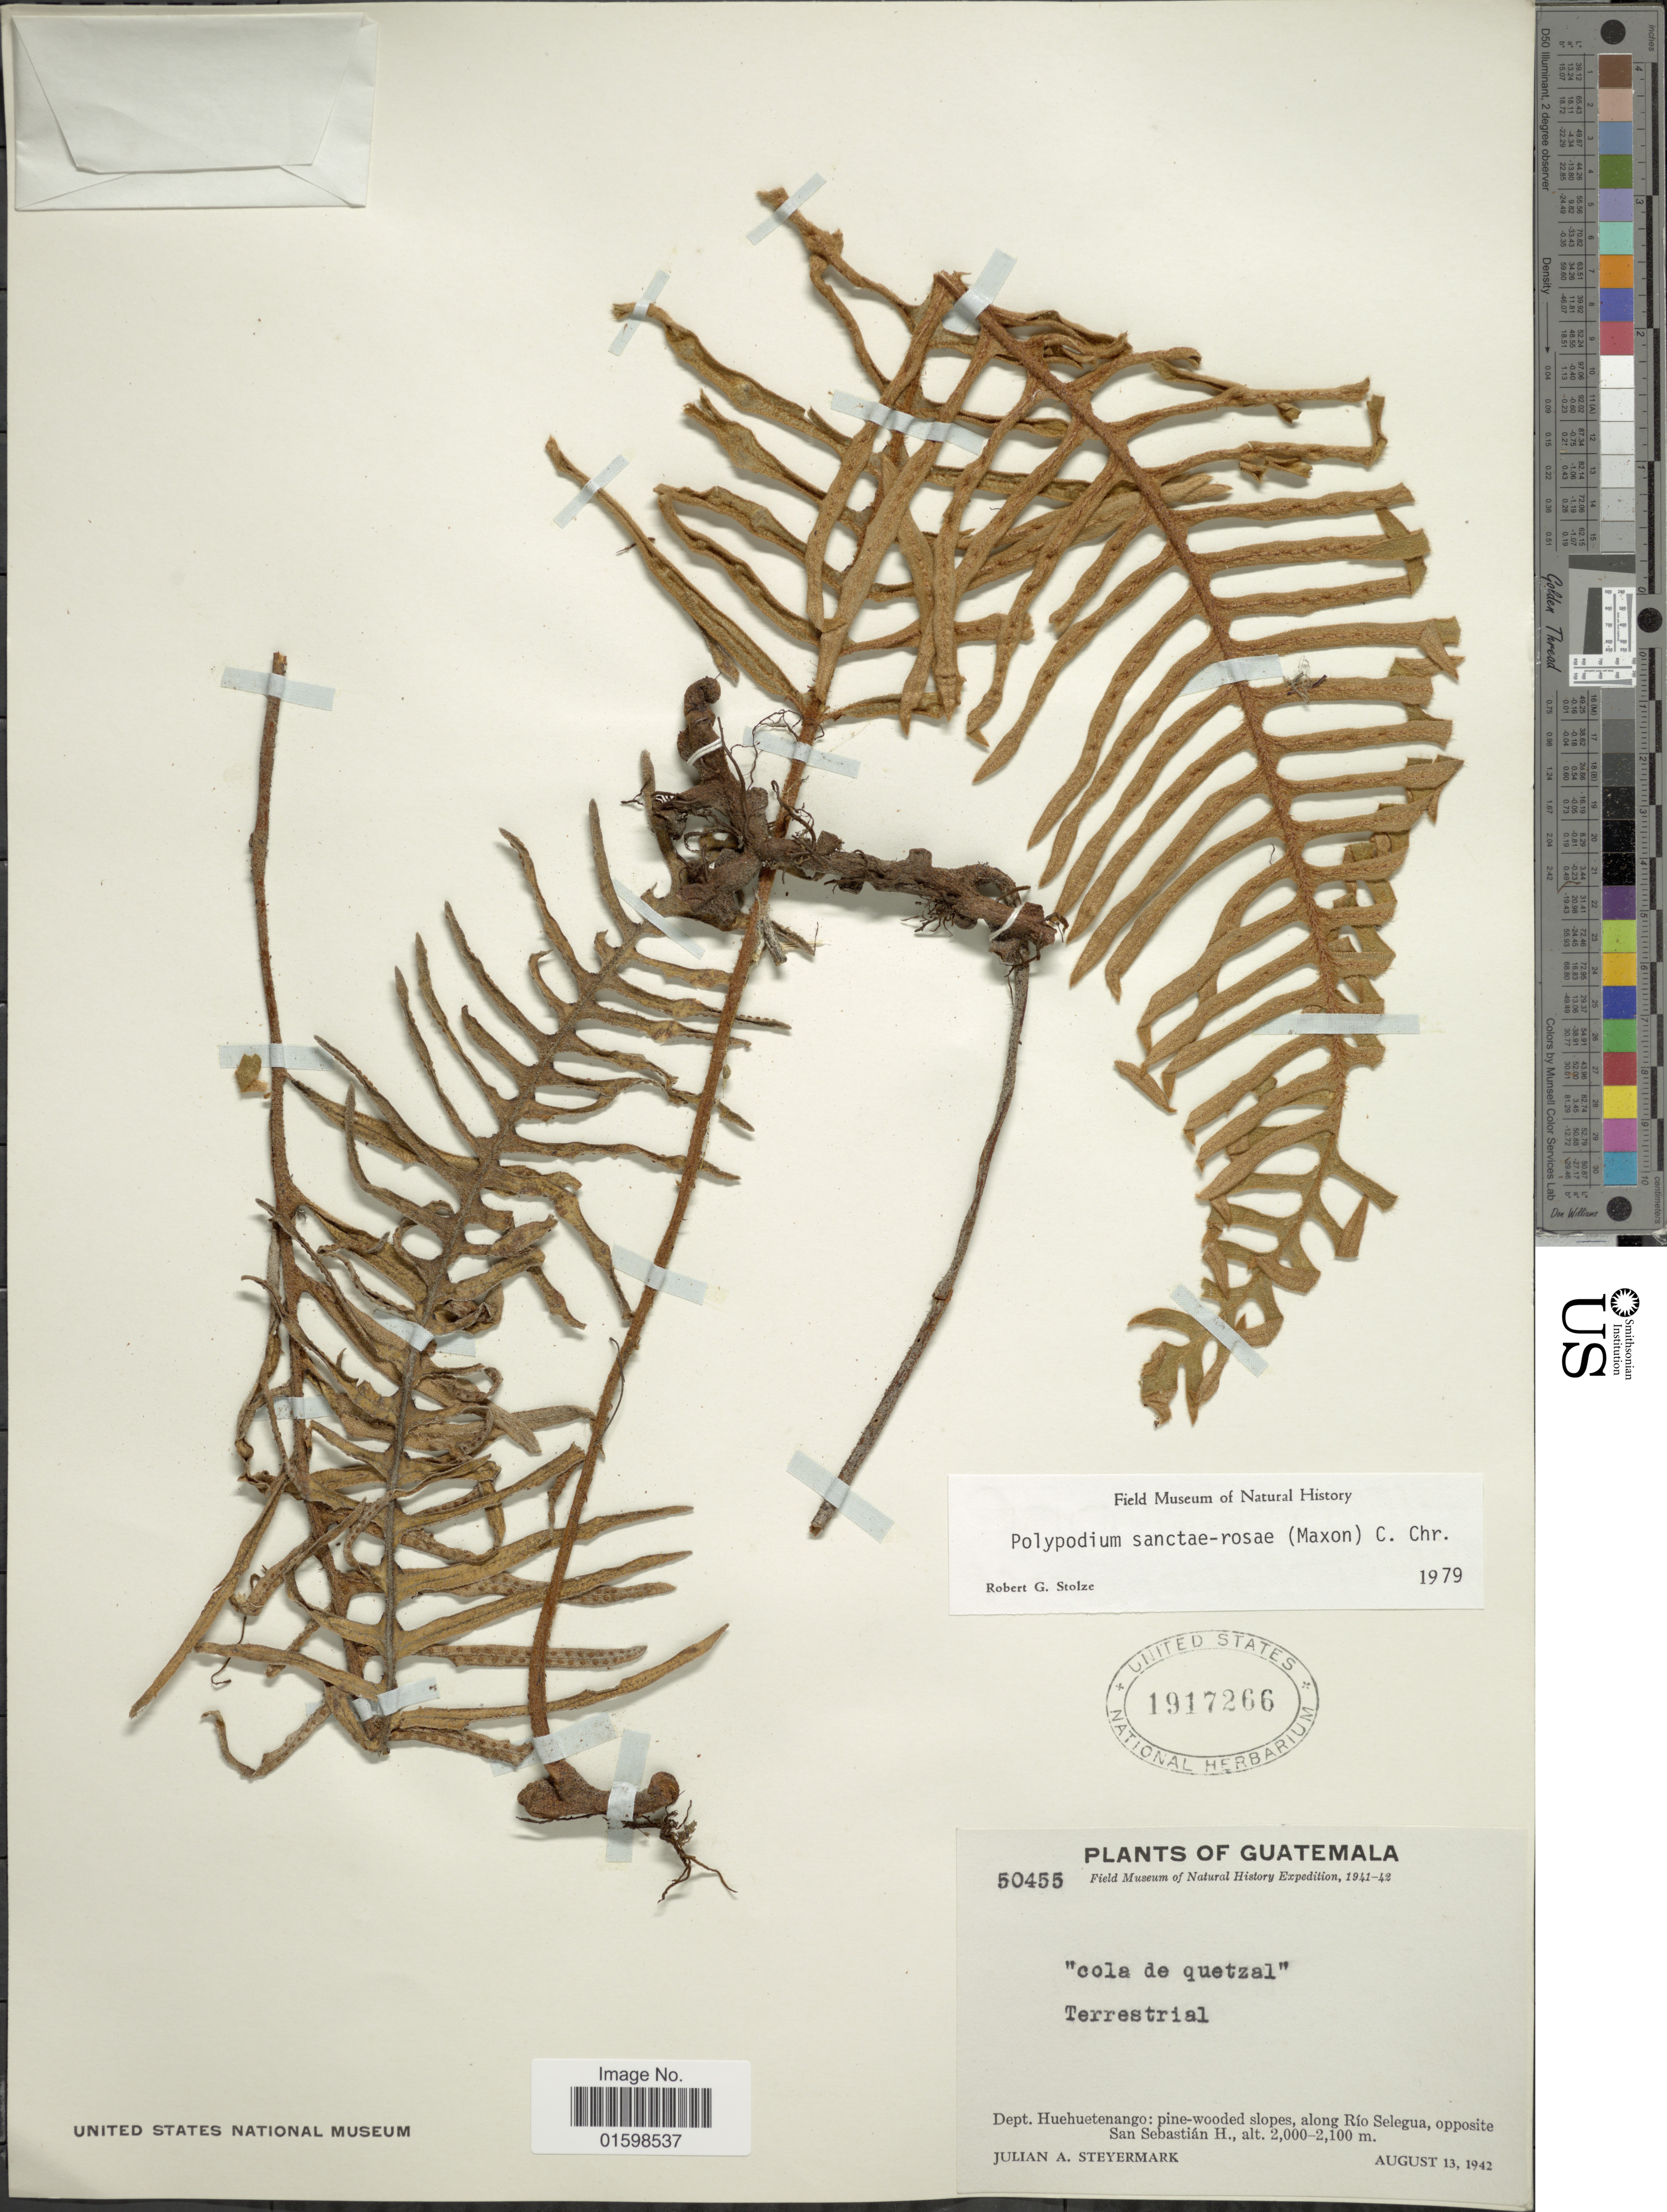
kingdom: Plantae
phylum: Tracheophyta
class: Polypodiopsida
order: Polypodiales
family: Polypodiaceae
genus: Pleopeltis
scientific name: Pleopeltis sanctae-rosae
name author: (Maxon) A.R. Sm. & Tejero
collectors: J. Steyermark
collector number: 50455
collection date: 1942-08-13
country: Guatemala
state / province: Huehuetenango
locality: Pine-wooded slopes, along Río Selegua, opposite San Sebastián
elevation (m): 2000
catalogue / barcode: US 1917266